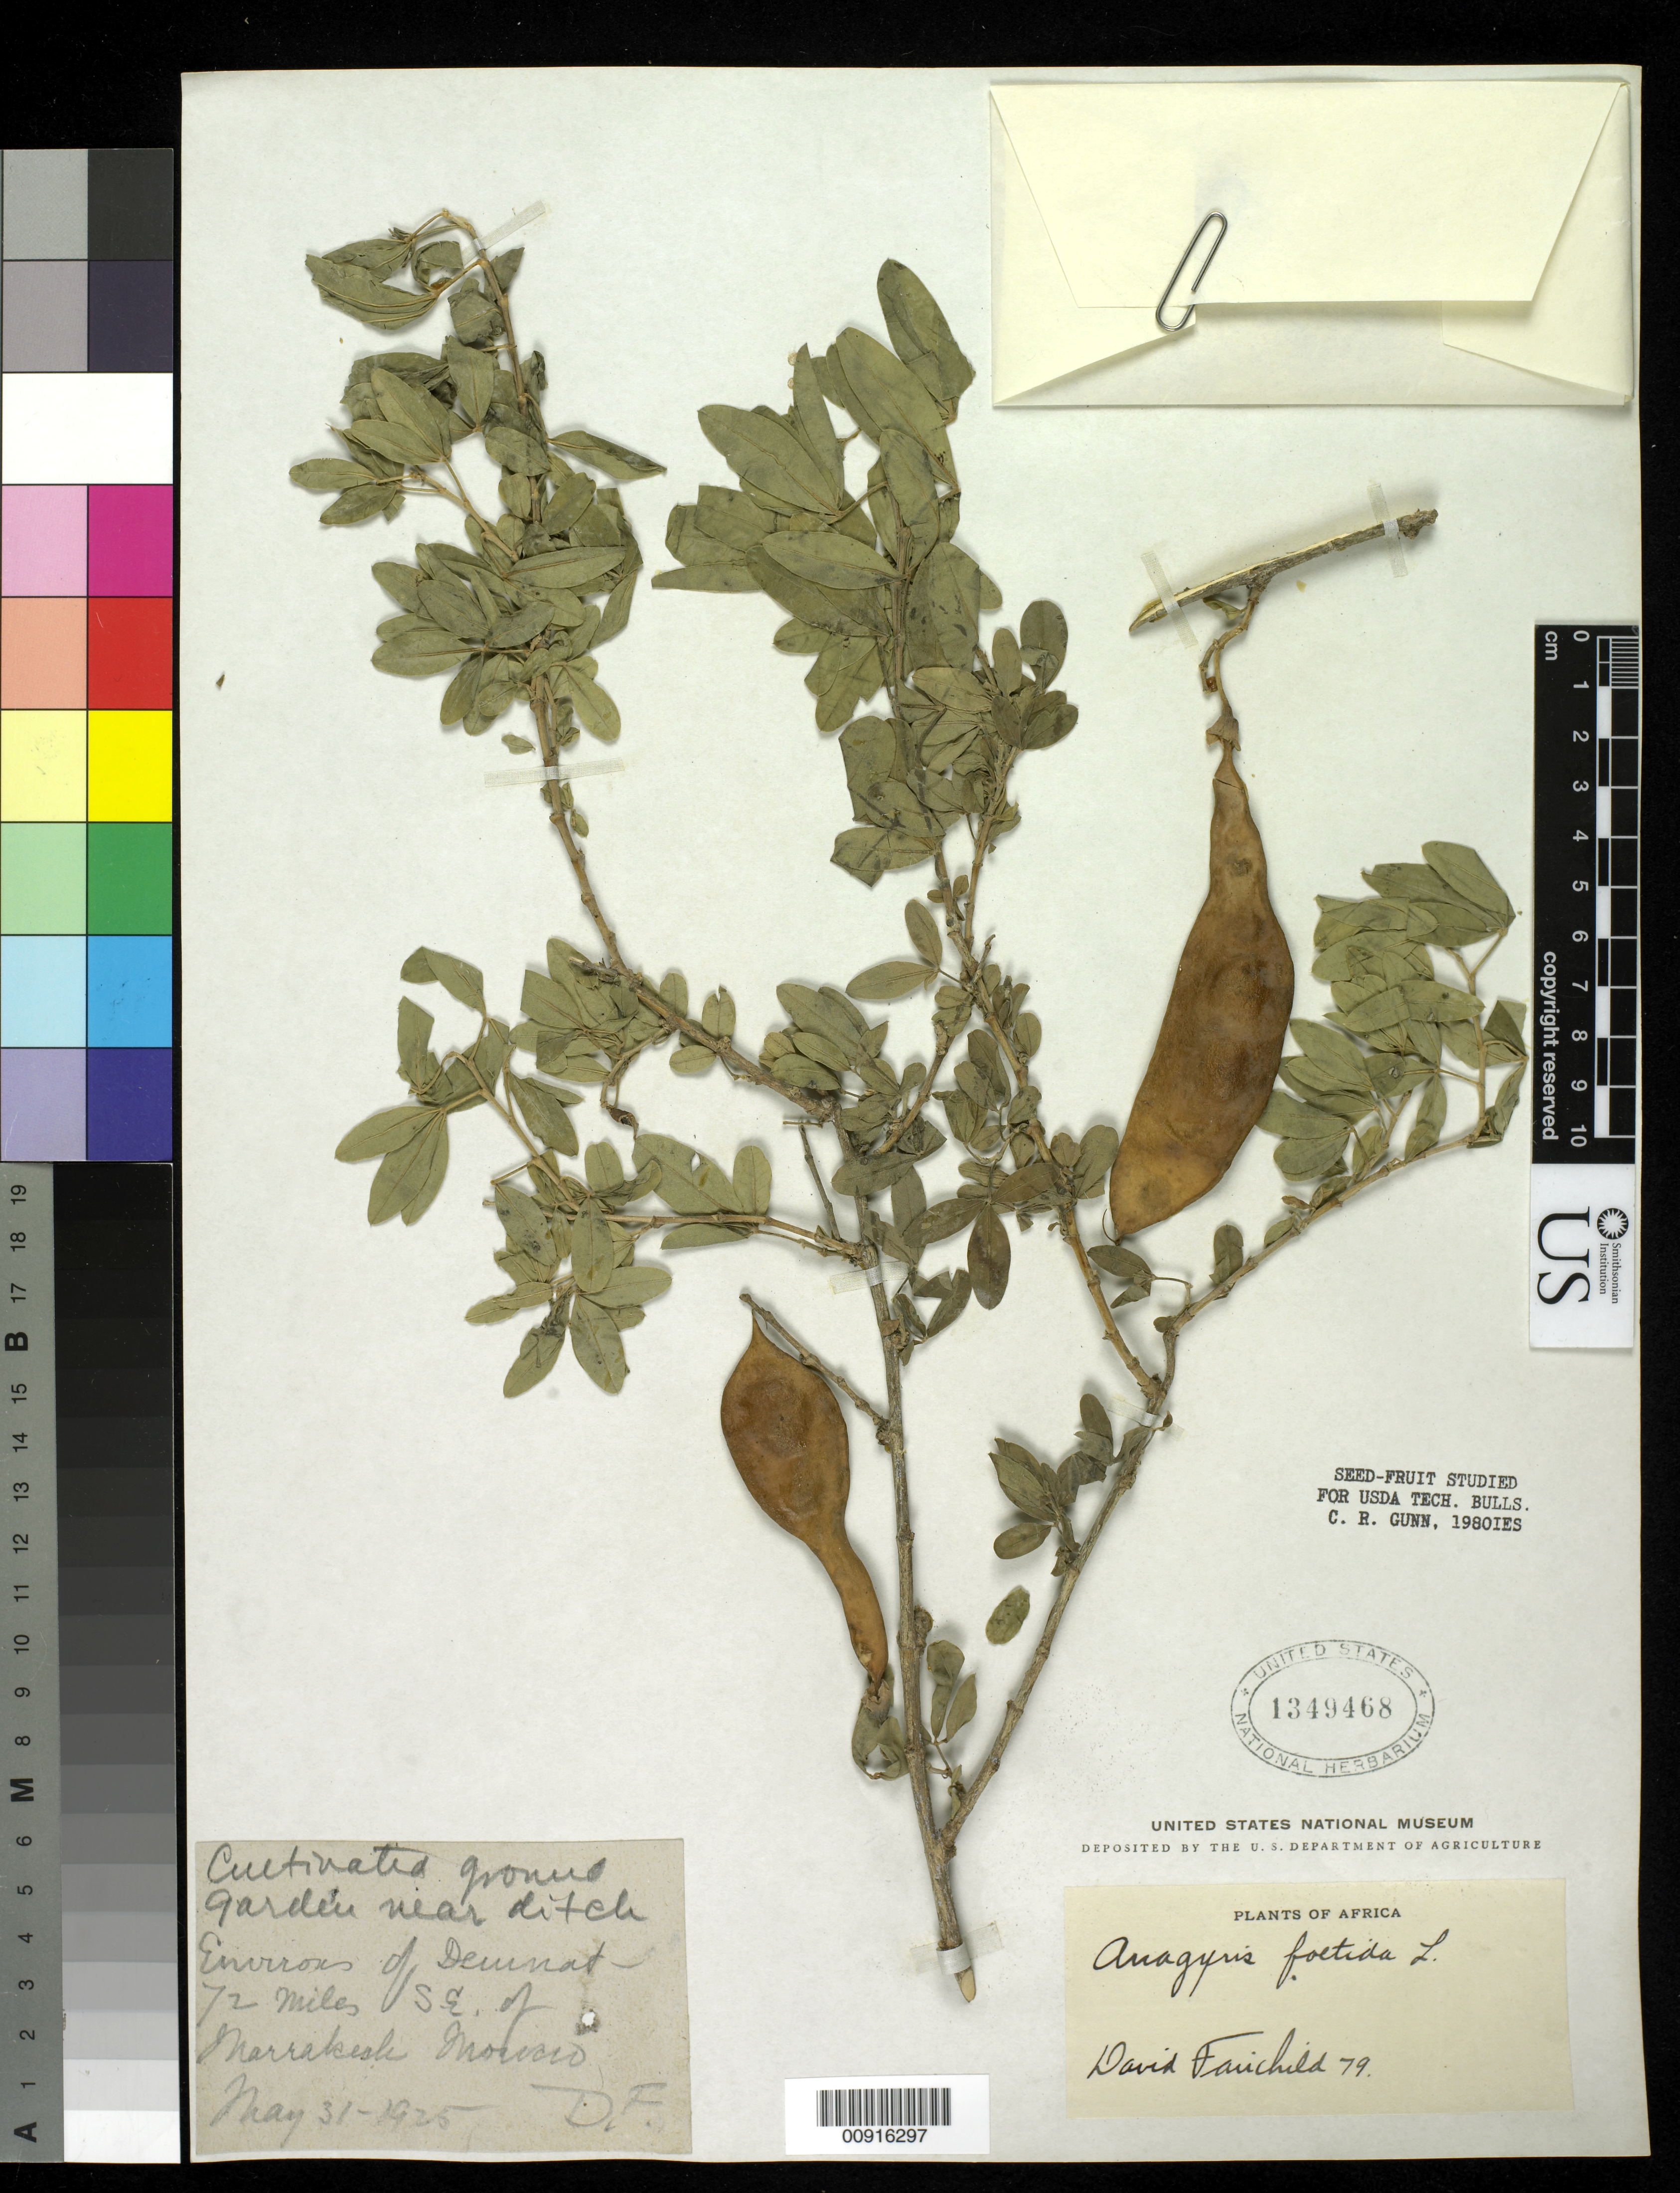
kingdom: Plantae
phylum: Tracheophyta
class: Magnoliopsida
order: Fabales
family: Fabaceae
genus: Anagyris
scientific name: Anagyris foetida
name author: L.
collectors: D. Fairchild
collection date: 1925-05-31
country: Morocco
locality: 72 miles S.E. of Marrakesh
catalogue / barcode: US 1349468